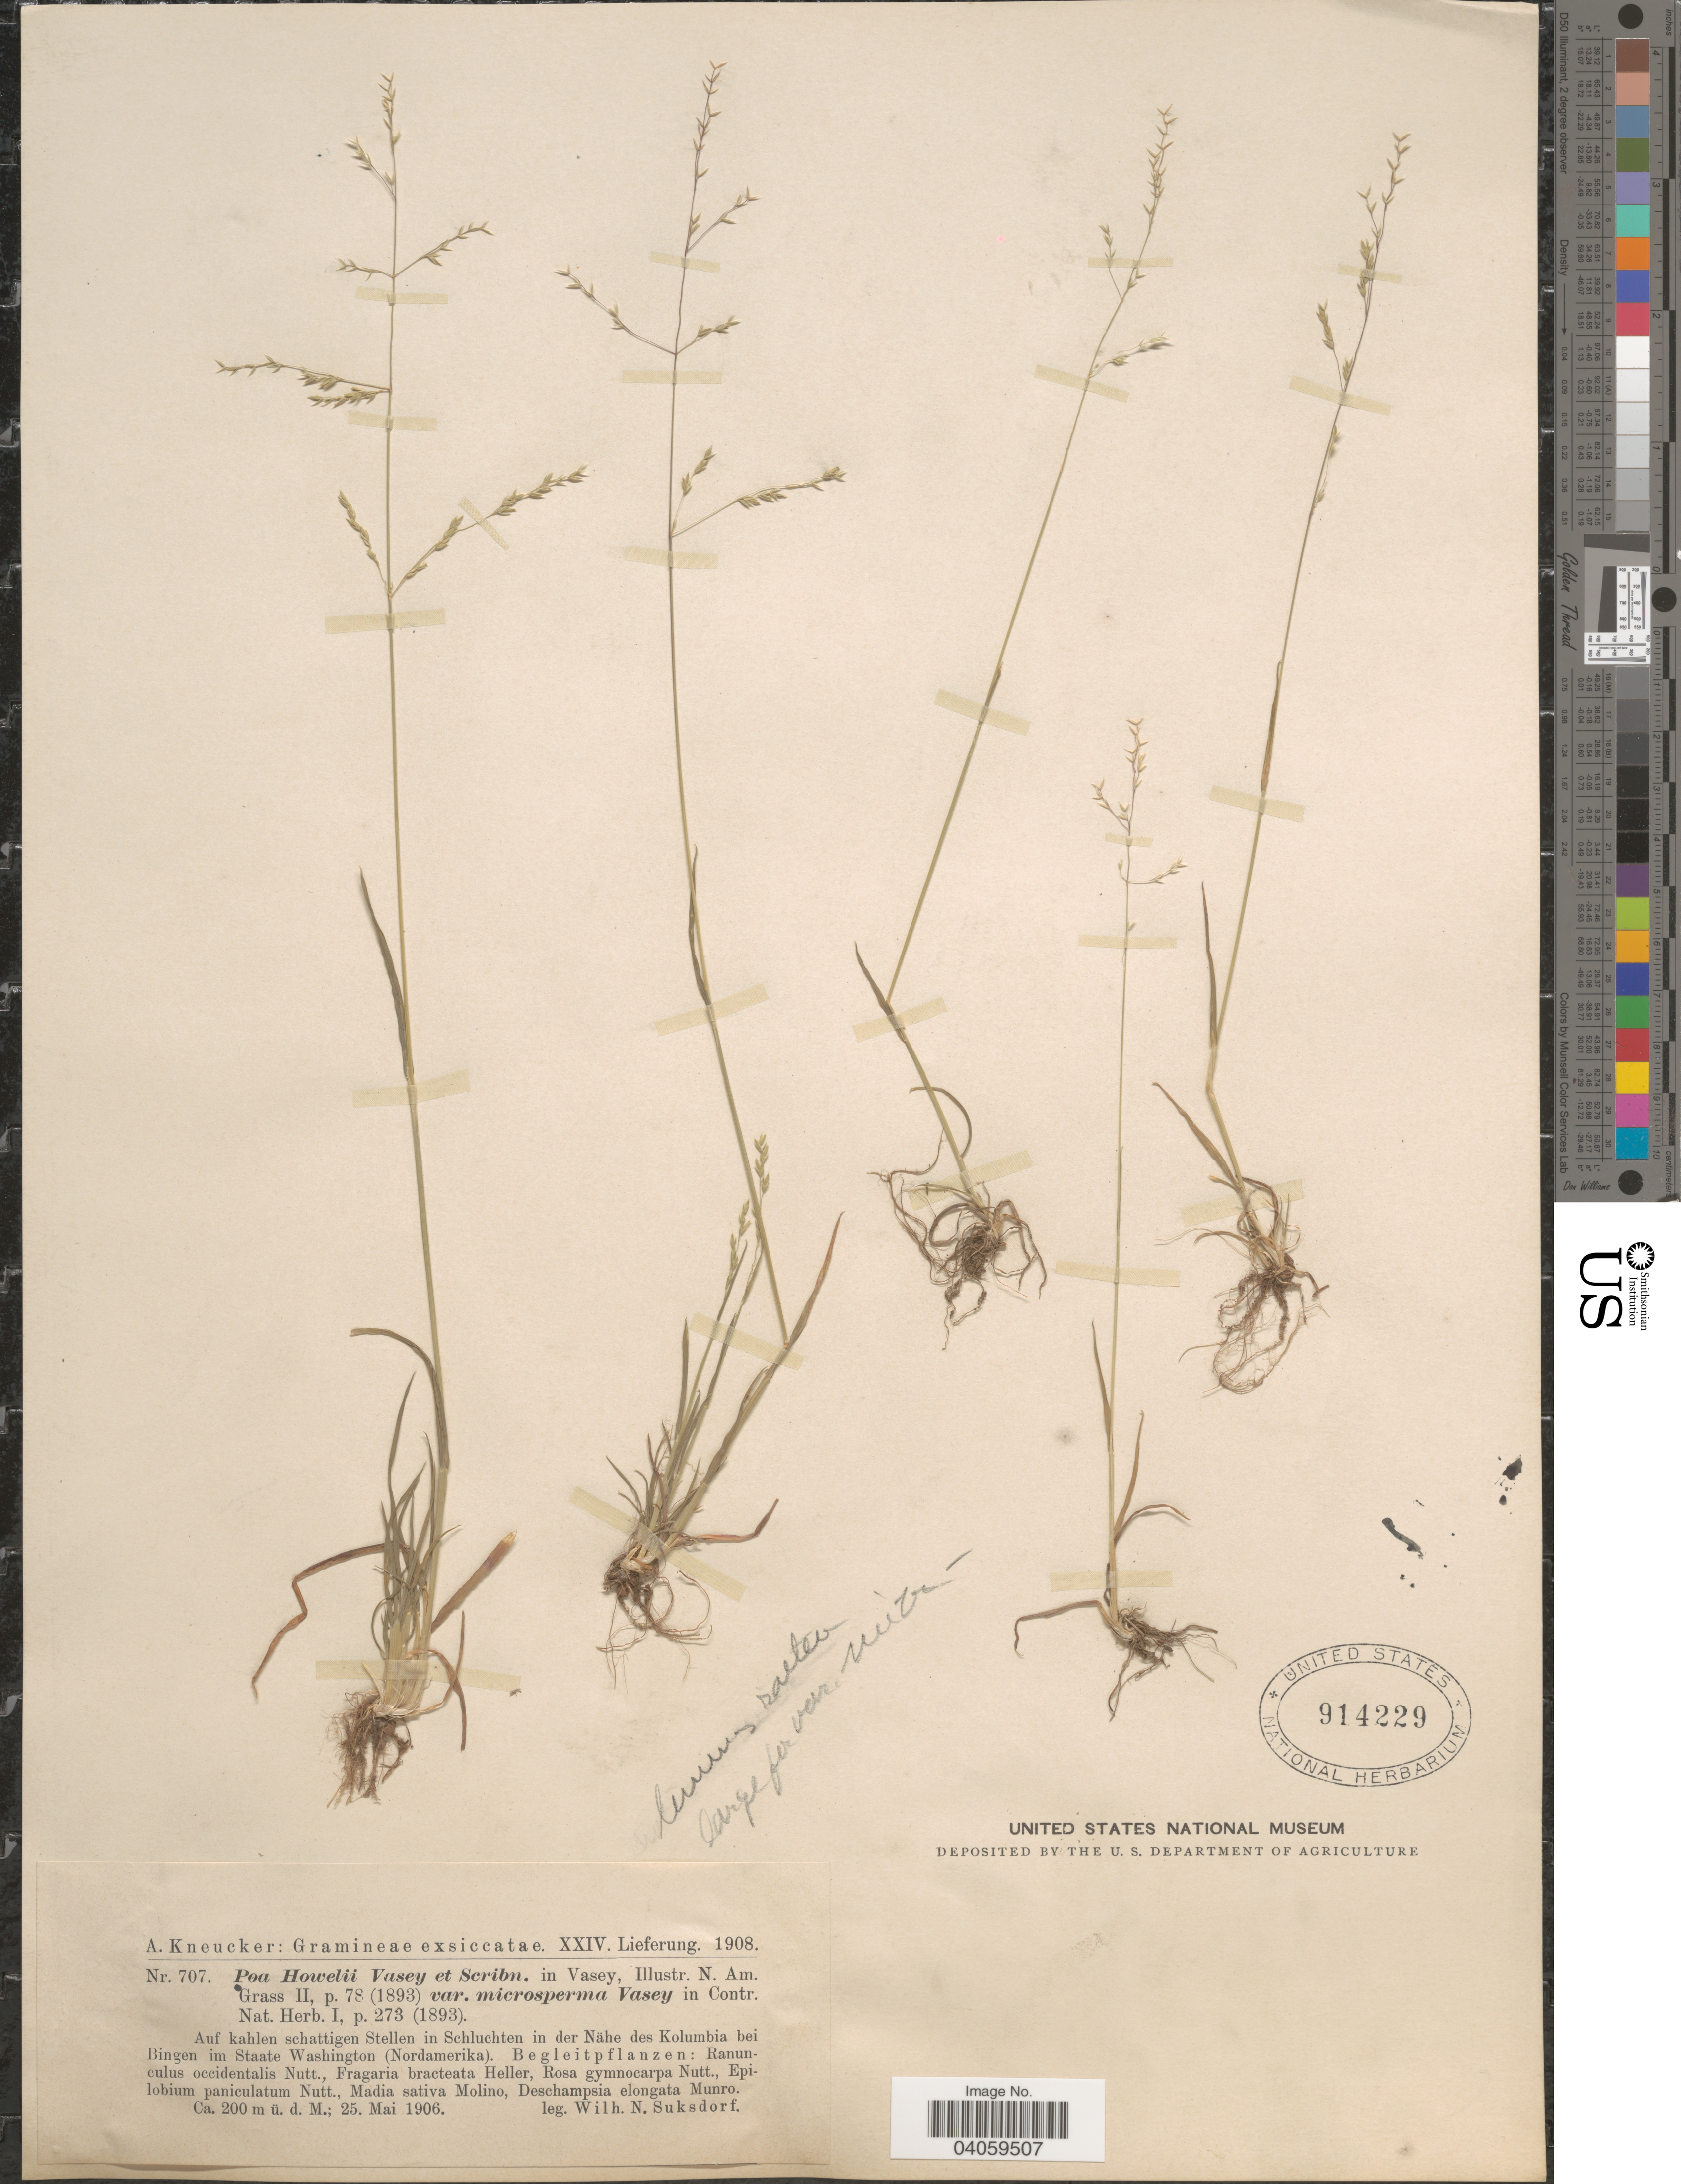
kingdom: Plantae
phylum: Tracheophyta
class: Liliopsida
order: Poales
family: Poaceae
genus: Poa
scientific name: Poa howellii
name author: Vasey & Scribn.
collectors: W. N. Suksdorf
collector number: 707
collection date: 1906-05-25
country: United States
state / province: Washington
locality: Auf kahlen schattigen Stellen in Schluchten in der Nähe des Kolumbia bei Bingen im Staate Washington.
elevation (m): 200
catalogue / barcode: US 914229